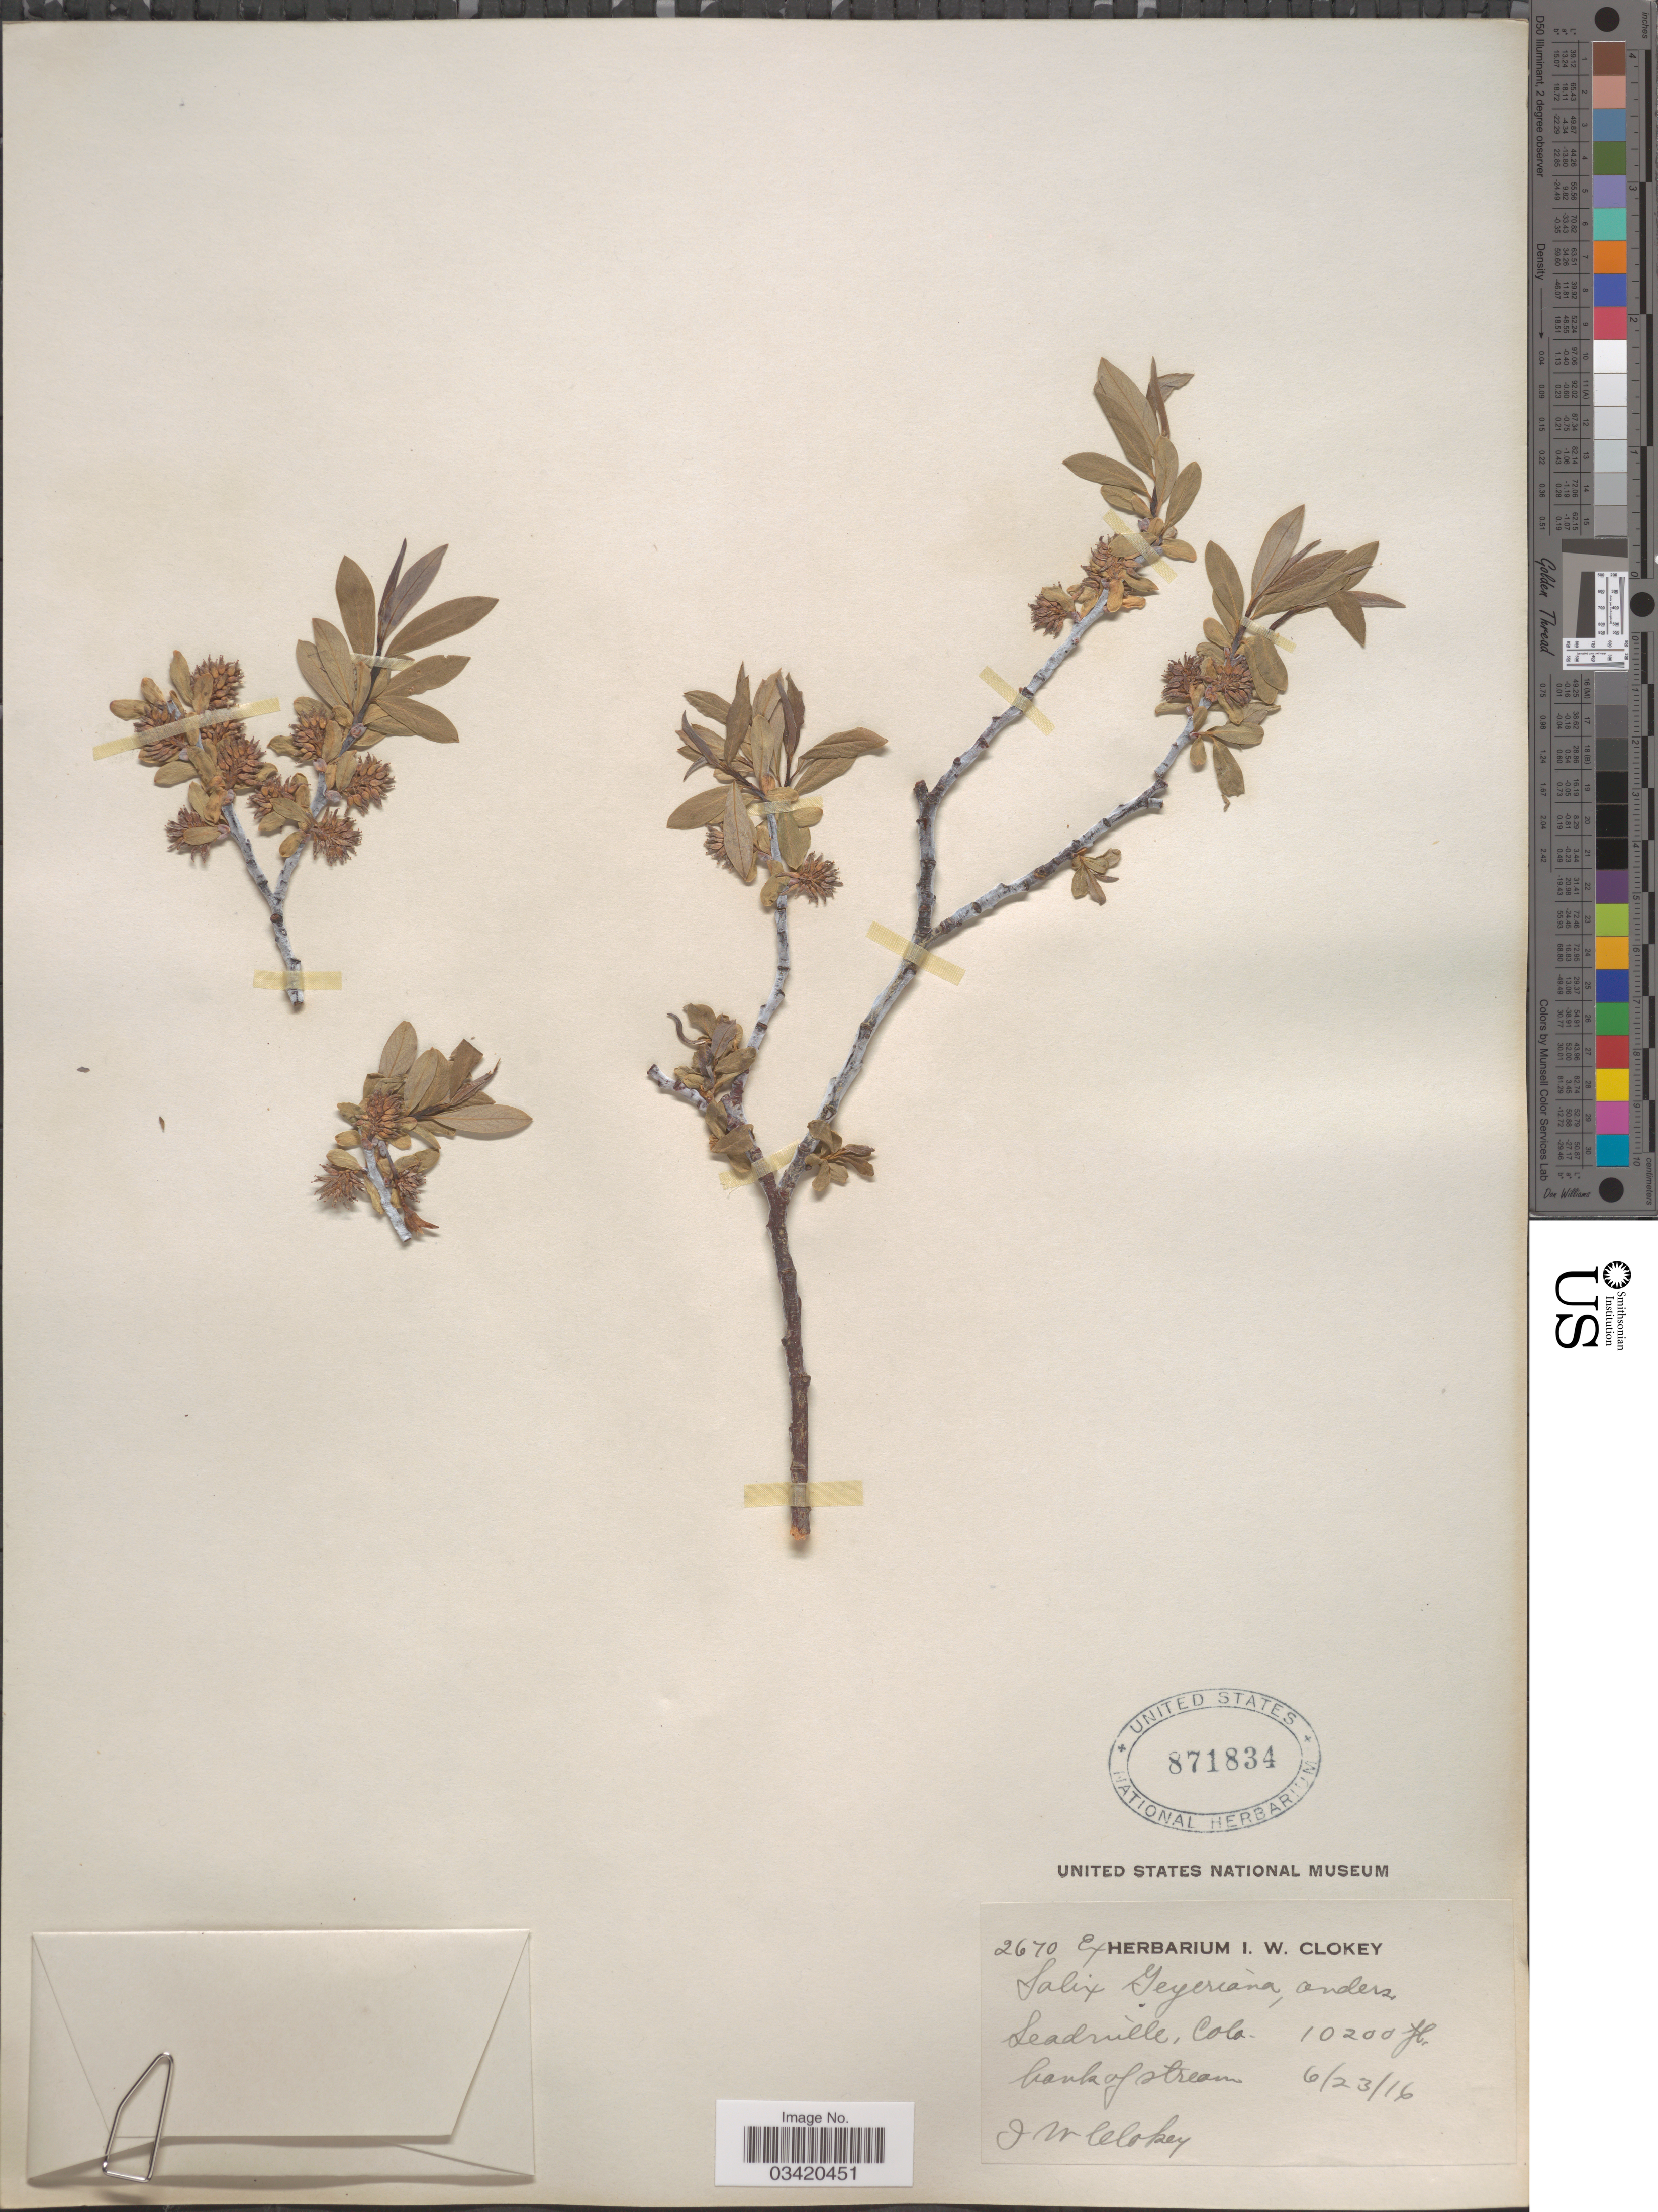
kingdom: Plantae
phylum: Tracheophyta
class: Magnoliopsida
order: Malpighiales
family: Salicaceae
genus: Salix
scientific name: Salix geyeriana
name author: Andersson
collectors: I. W. Clokey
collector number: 2670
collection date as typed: Transcribed d/m/y: 23/6/16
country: United States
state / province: Colorado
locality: Leadville.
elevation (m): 3109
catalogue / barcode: US 871834